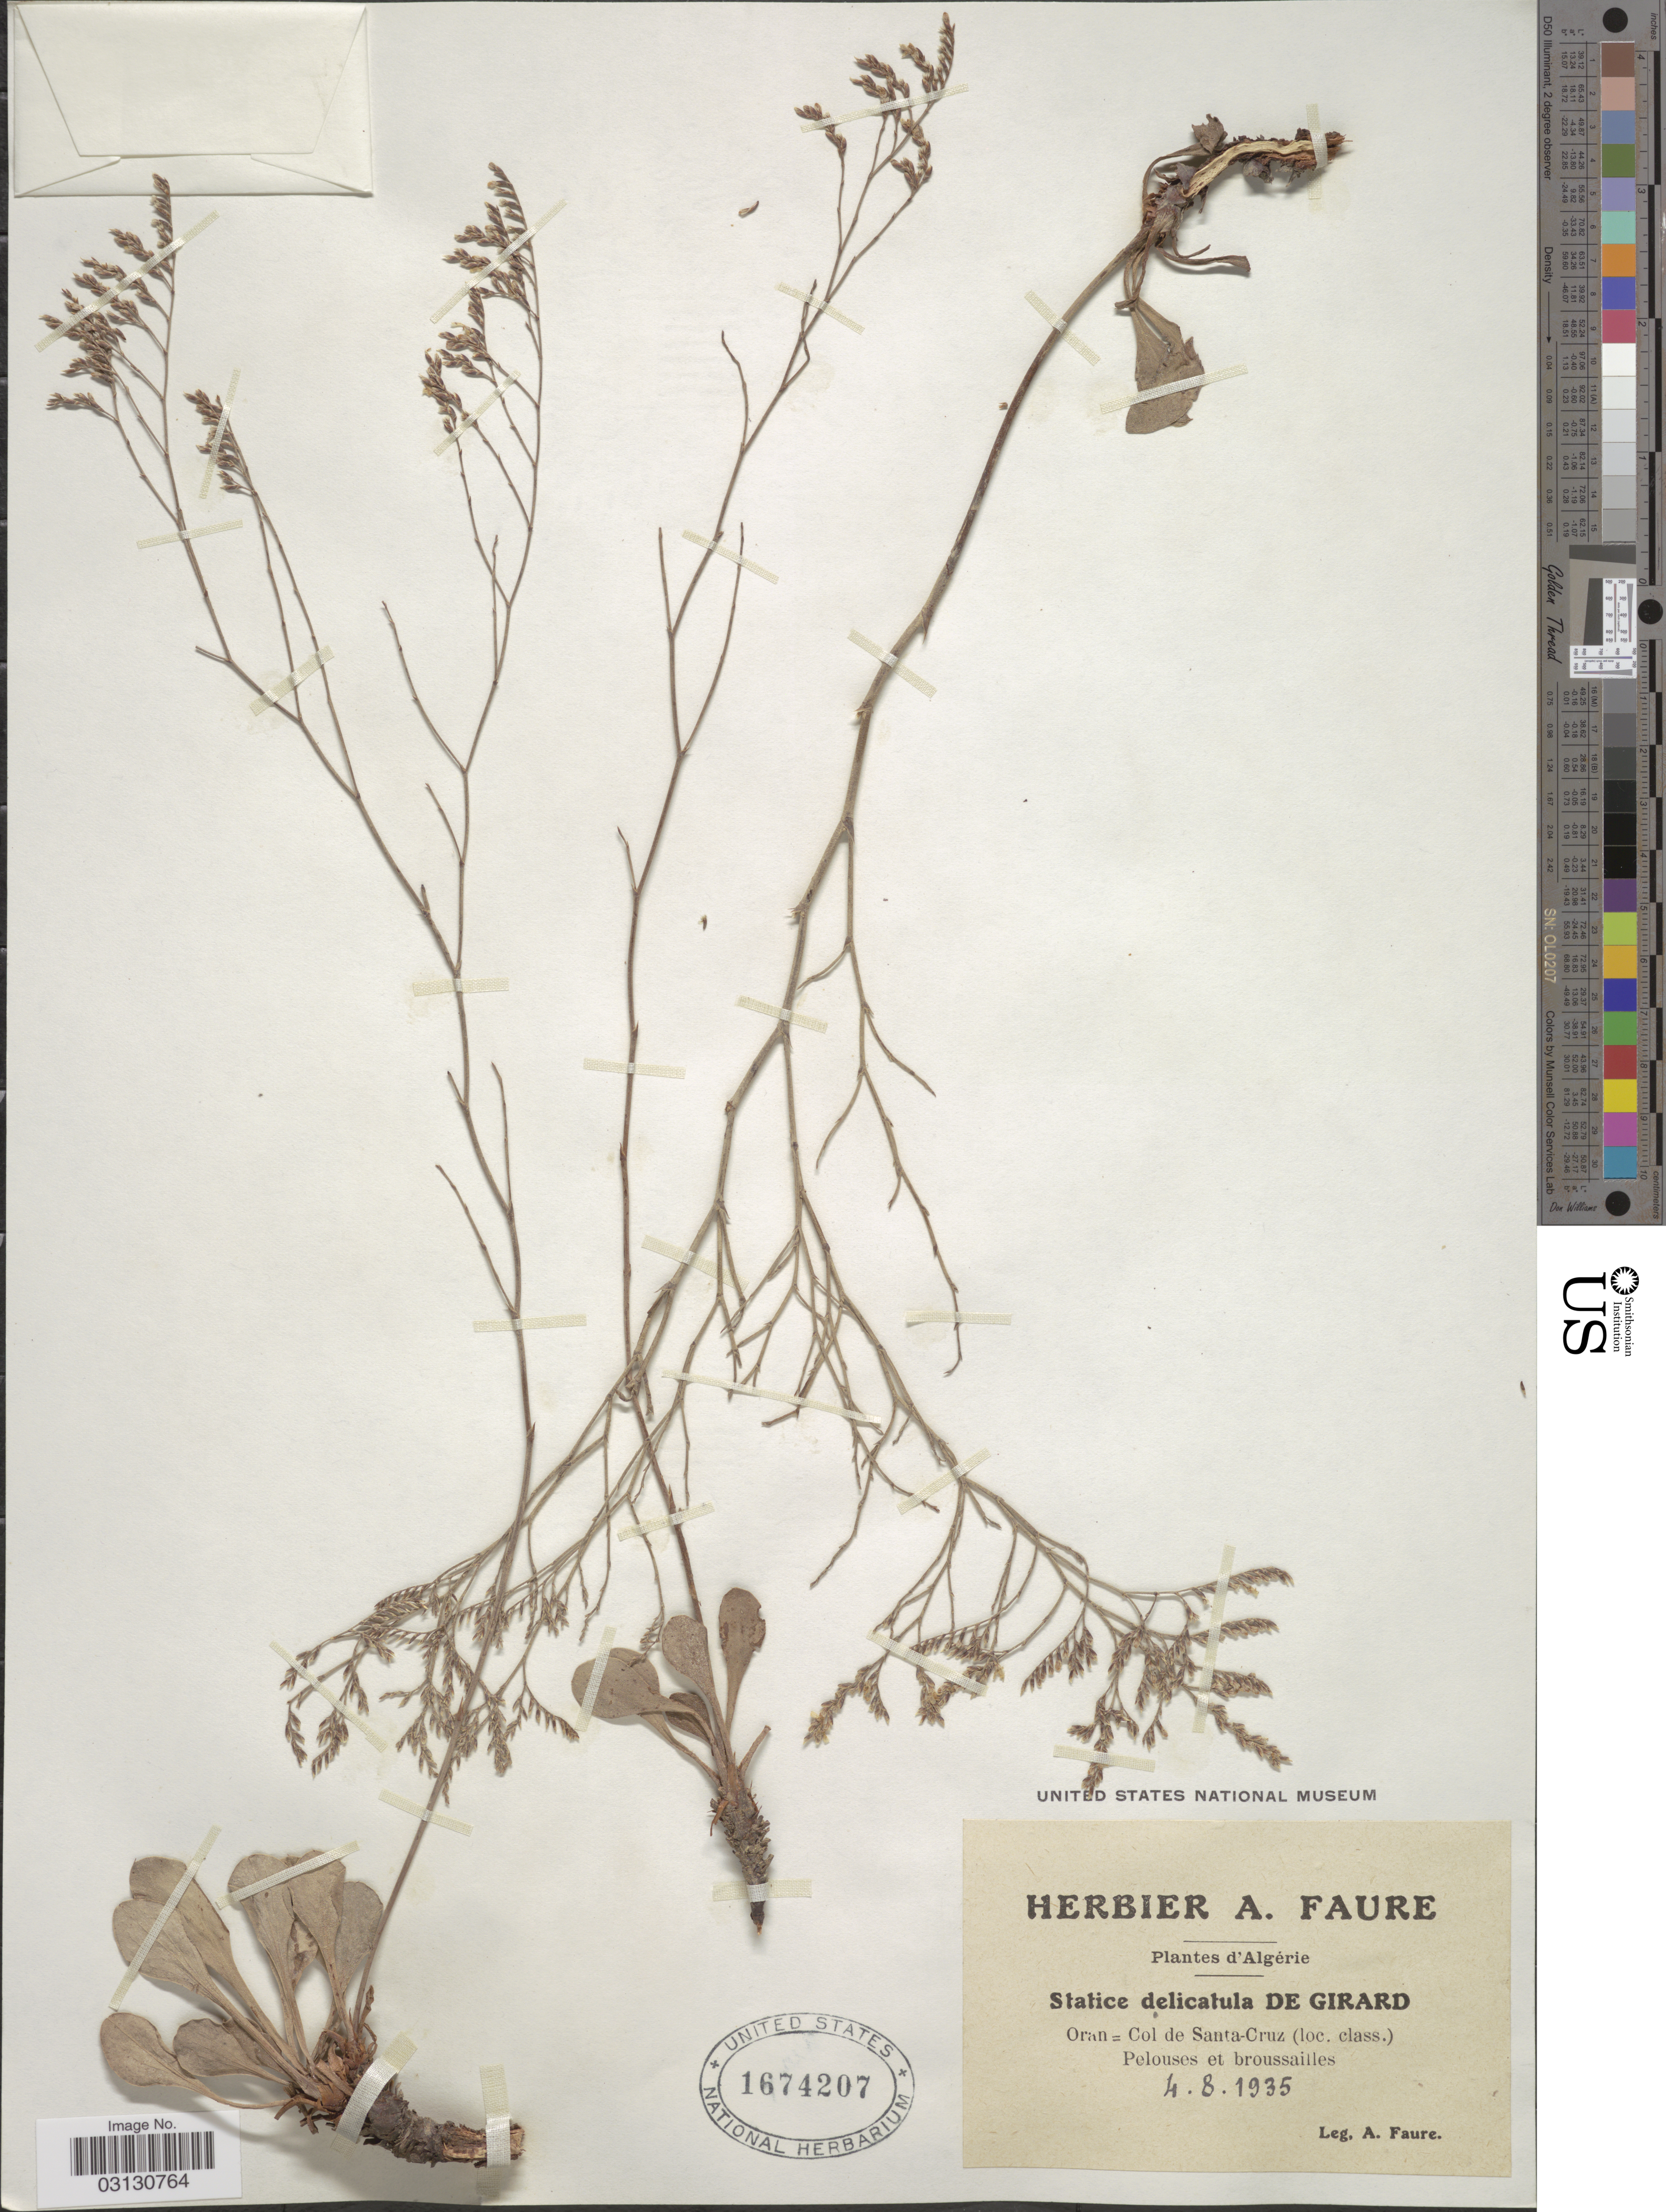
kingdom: Plantae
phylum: Tracheophyta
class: Magnoliopsida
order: Caryophyllales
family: Plumbaginaceae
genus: Limonium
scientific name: Limonium delicatulum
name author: (Girard) Kuntze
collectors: A. Faure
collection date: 1935-08-04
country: Algeria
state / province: Oran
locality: Oran, Col de Santa Cruz (loc. class), Pelouses et broussailles.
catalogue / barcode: US 1674207